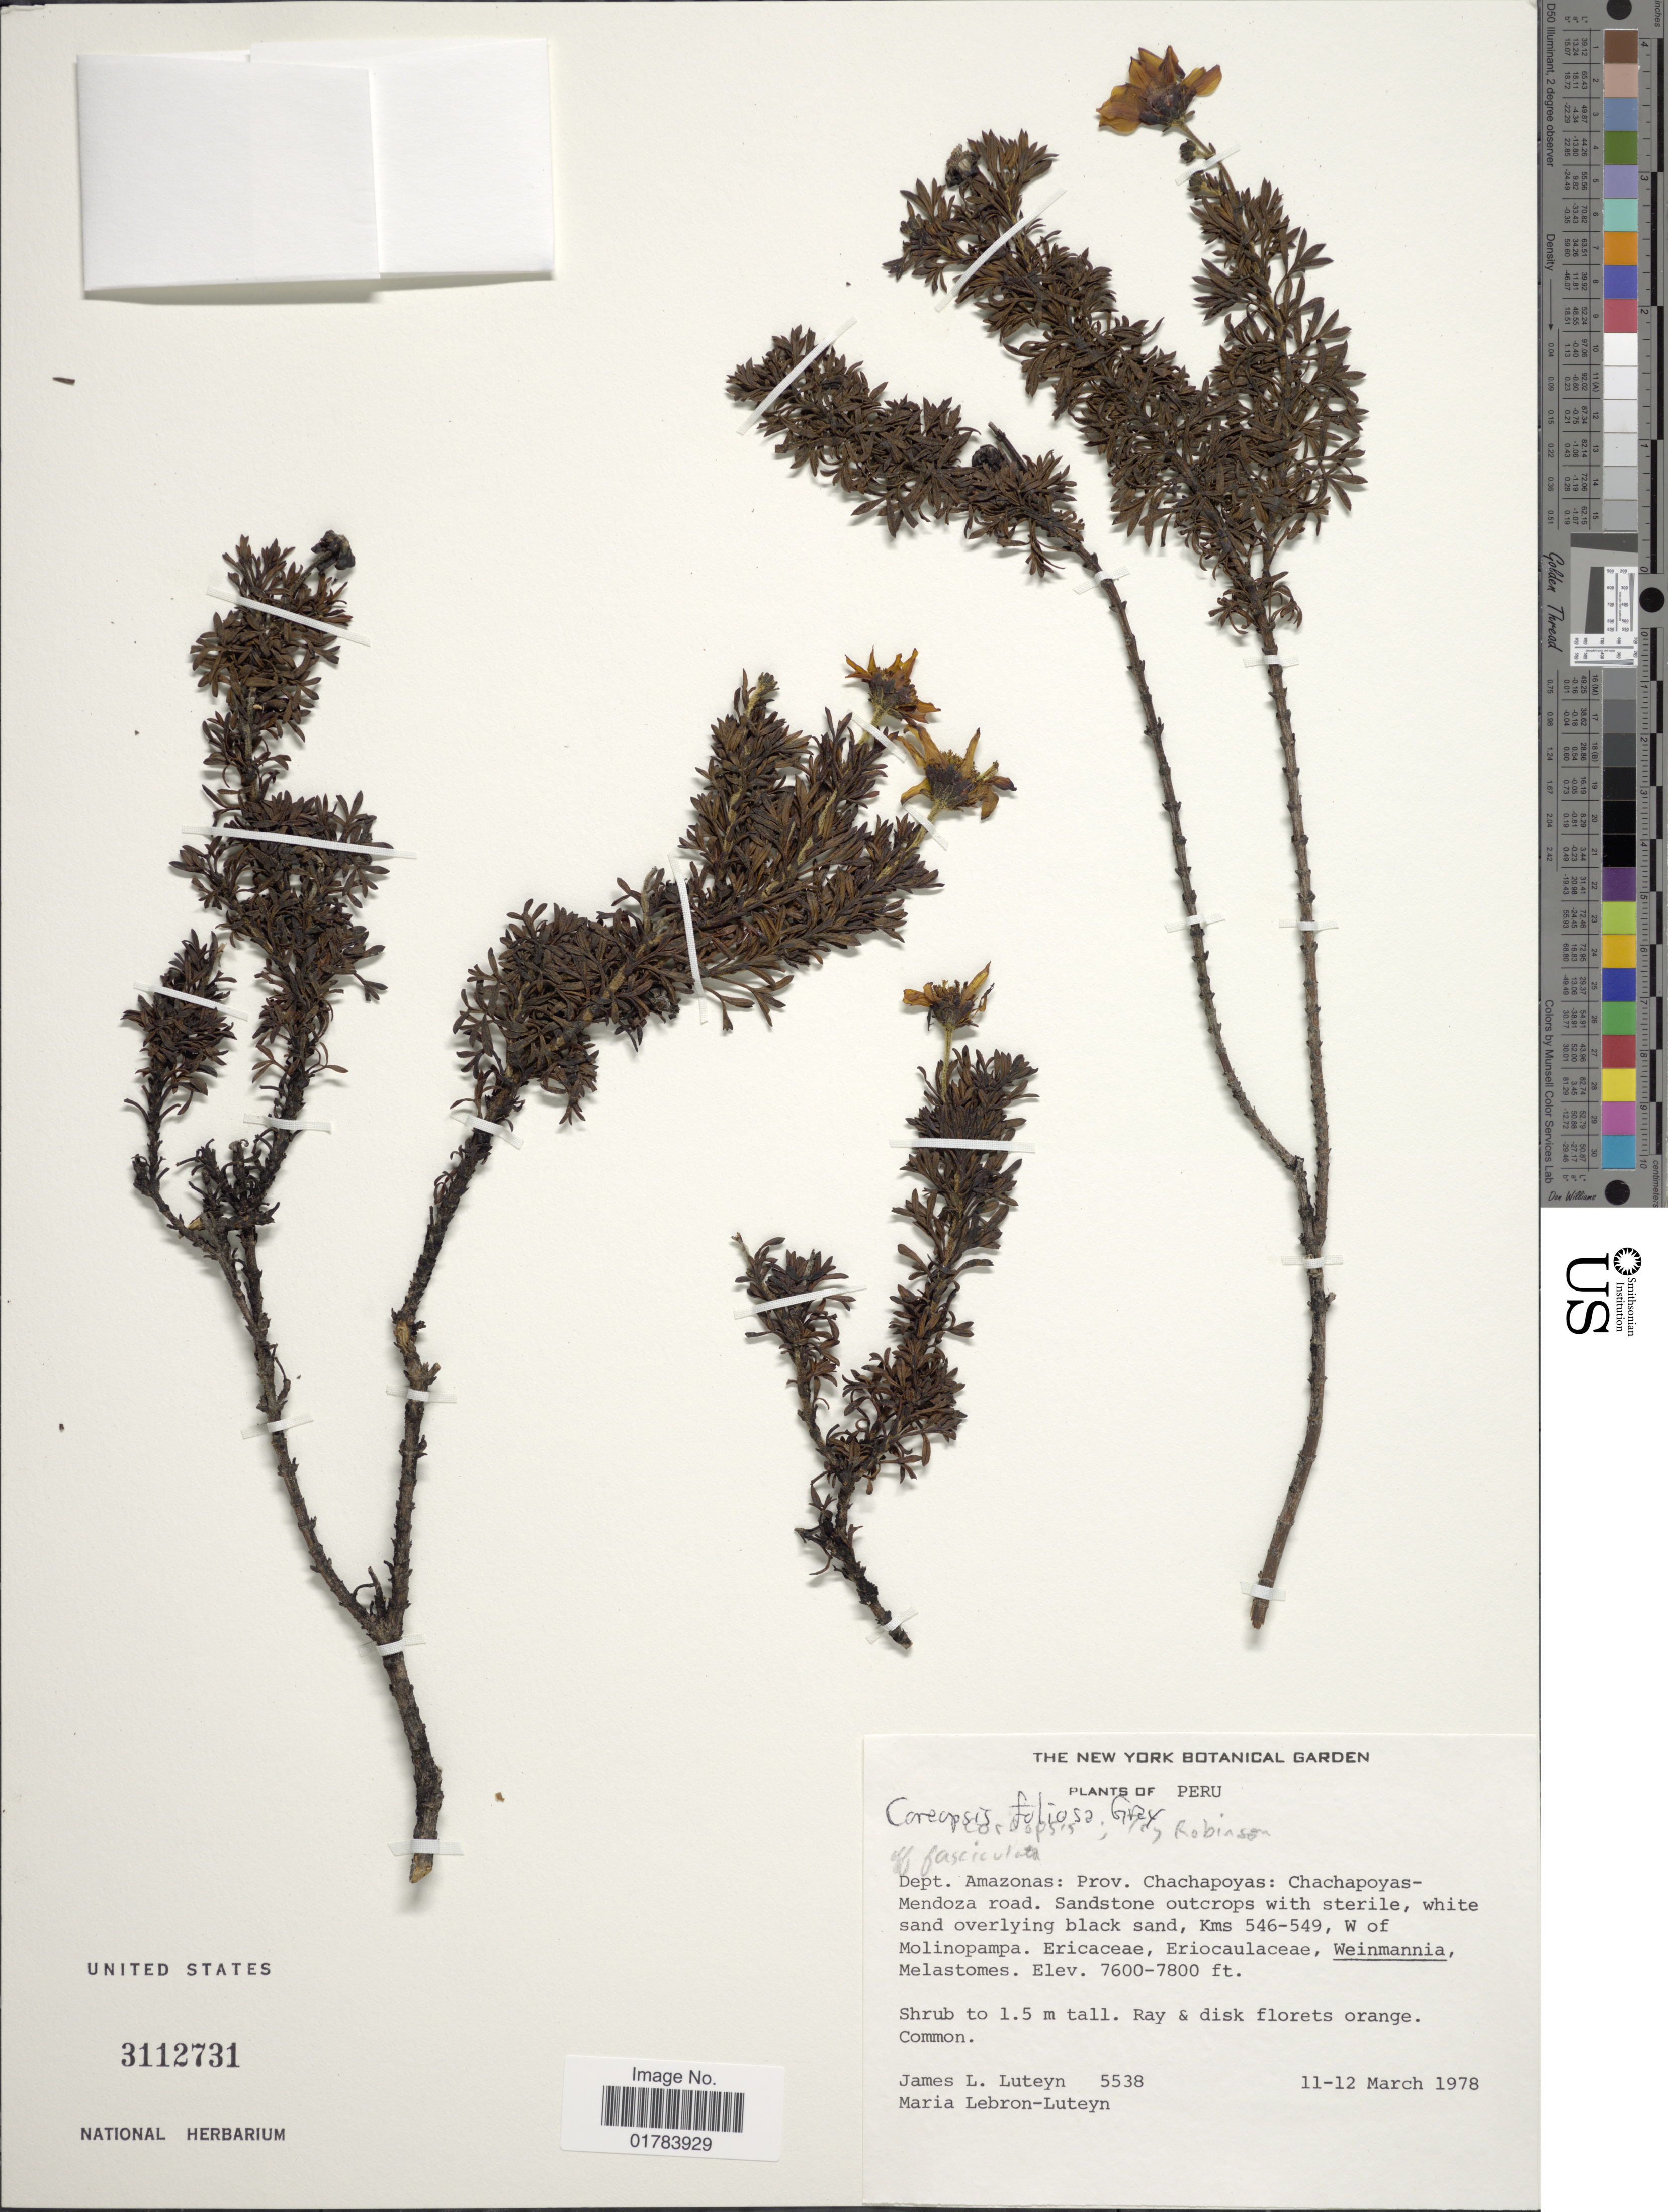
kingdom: Plantae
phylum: Tracheophyta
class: Magnoliopsida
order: Asterales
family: Asteraceae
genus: Coreopsis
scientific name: Coreopsis foliosa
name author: A. Gray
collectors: J. L. Luteyn & M. L. Lebrón-Luteyn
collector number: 5538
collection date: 1978-03-11/1978-03-12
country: Peru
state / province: Amazonas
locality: Prov. Chachapyas: Chachapoyas-Mendoza road, Kms 546-549, W of Molinopampa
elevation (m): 2316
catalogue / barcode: US 3112731